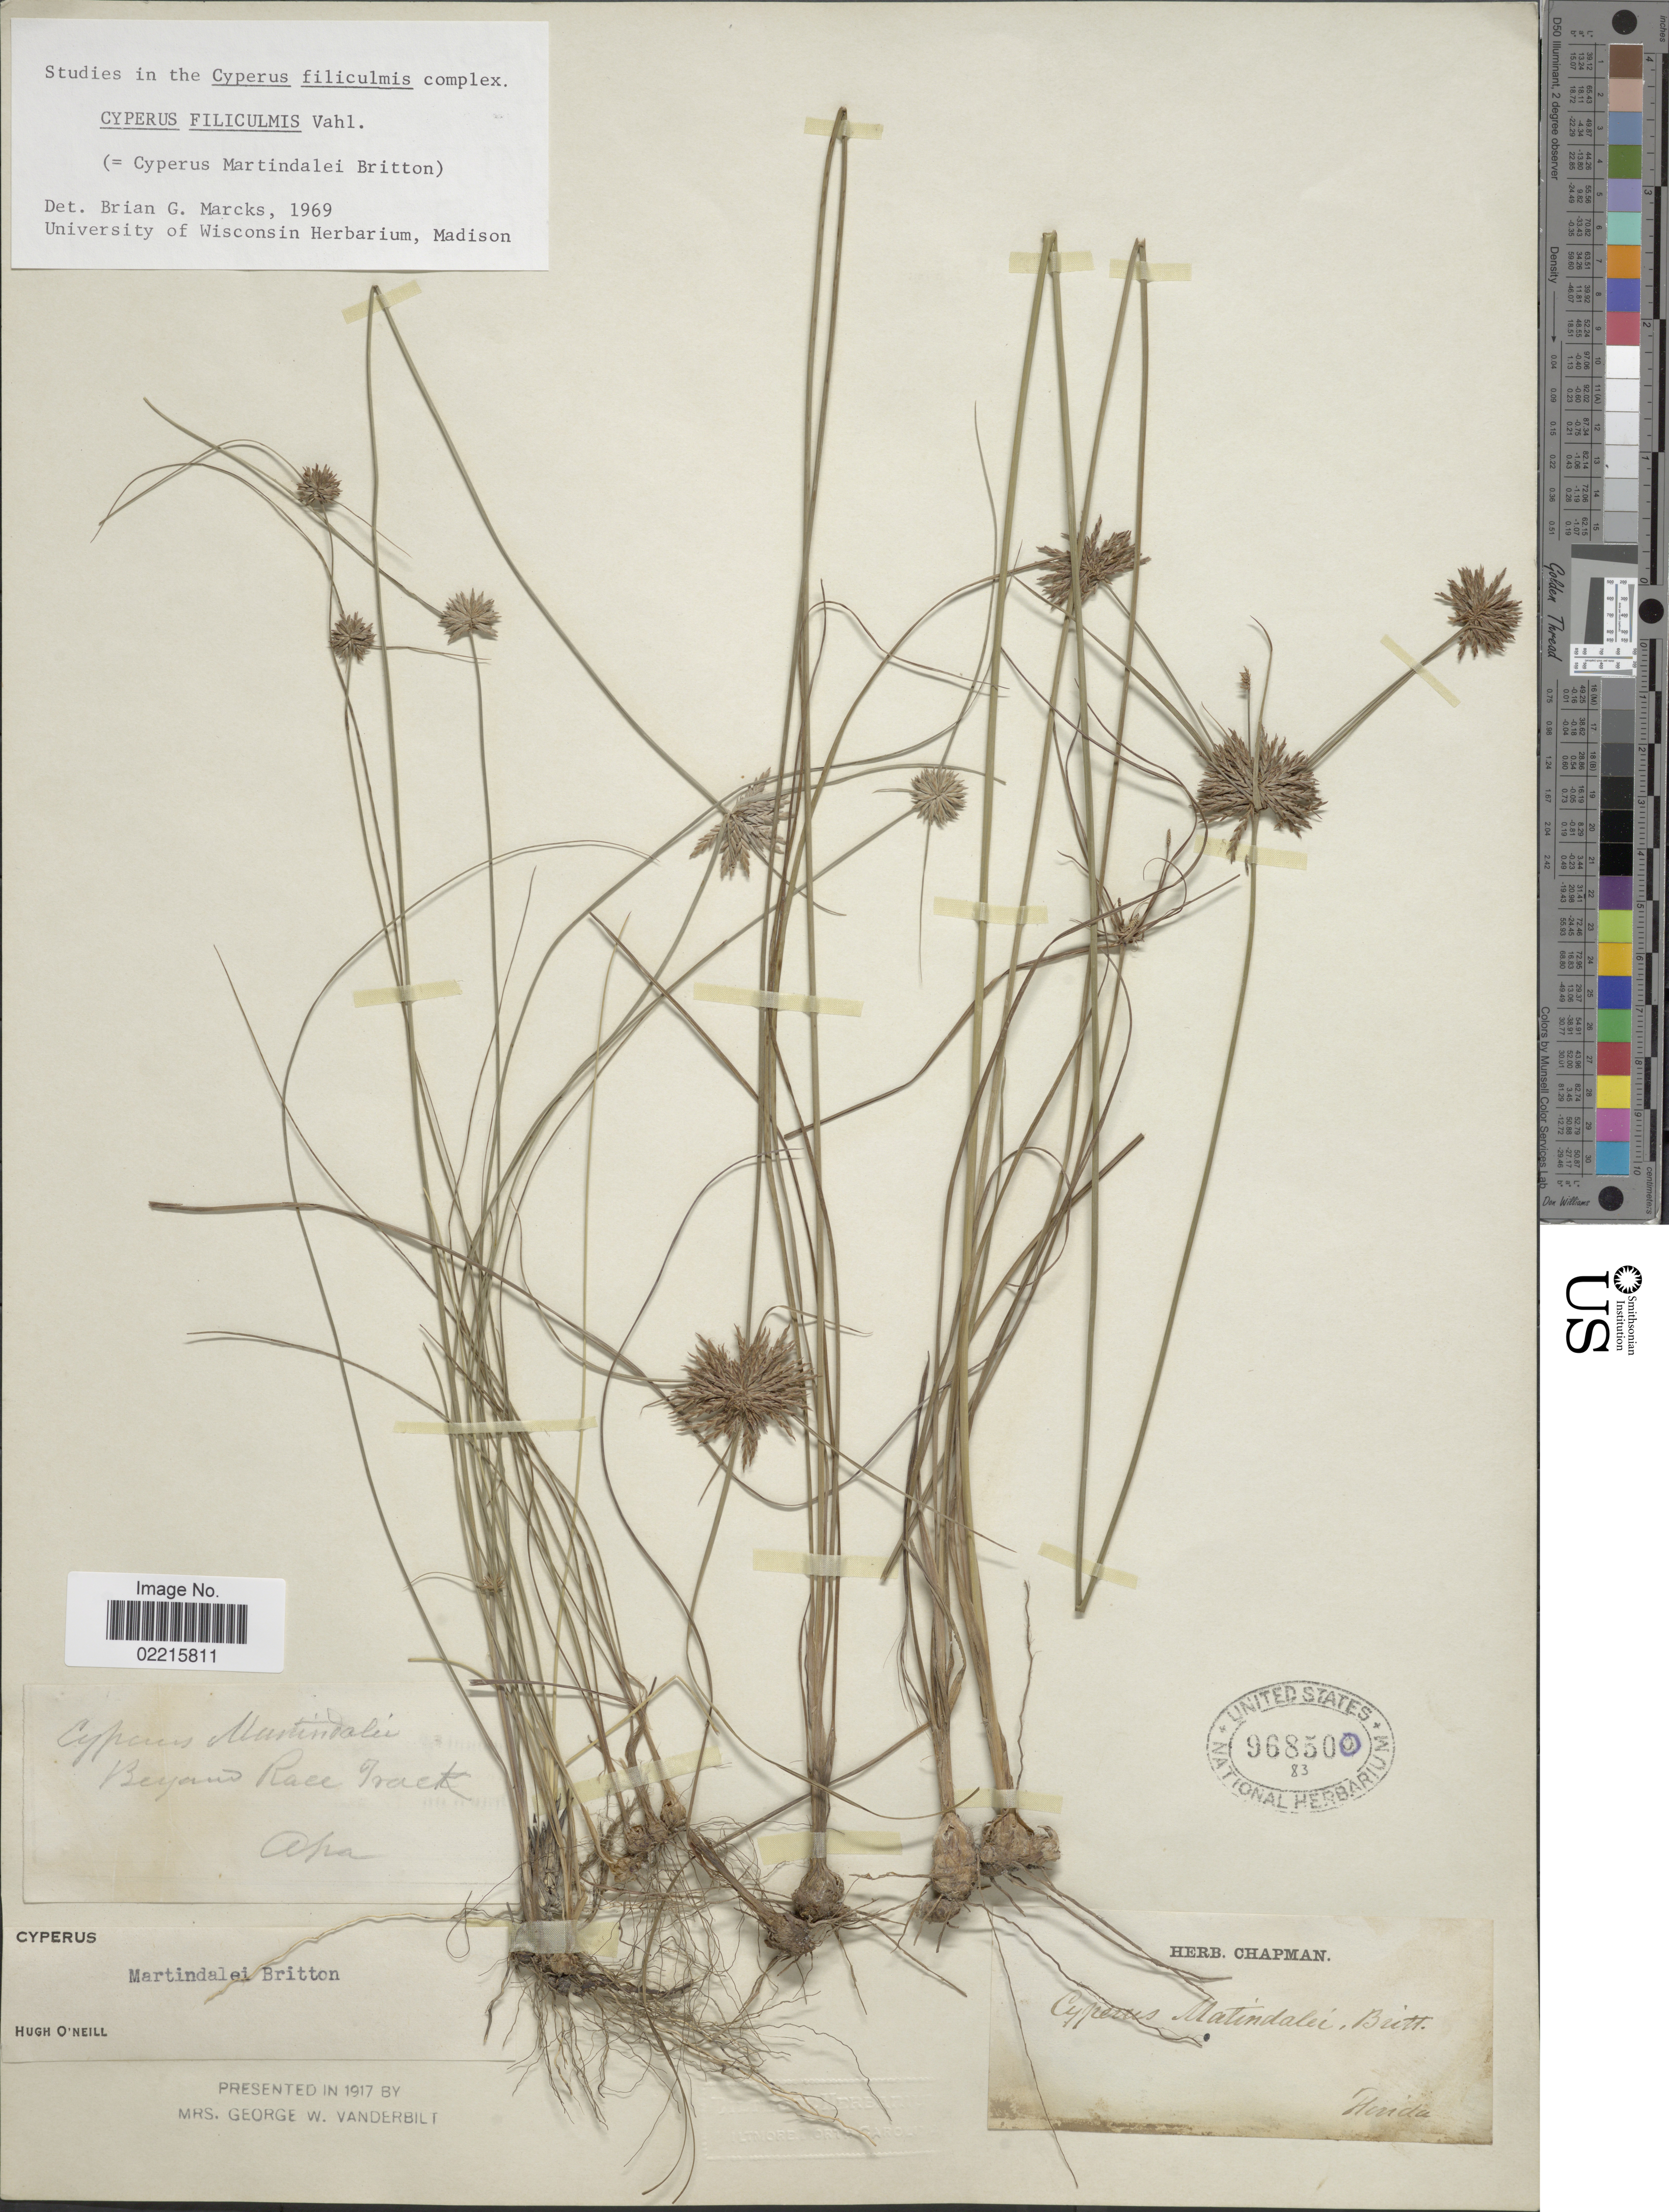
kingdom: Plantae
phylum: Tracheophyta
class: Liliopsida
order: Poales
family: Cyperaceae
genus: Cyperus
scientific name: Cyperus filiculmis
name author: Vahl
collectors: ex herb. Chapman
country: United States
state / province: Florida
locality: Beyond Race Track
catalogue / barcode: US 968500